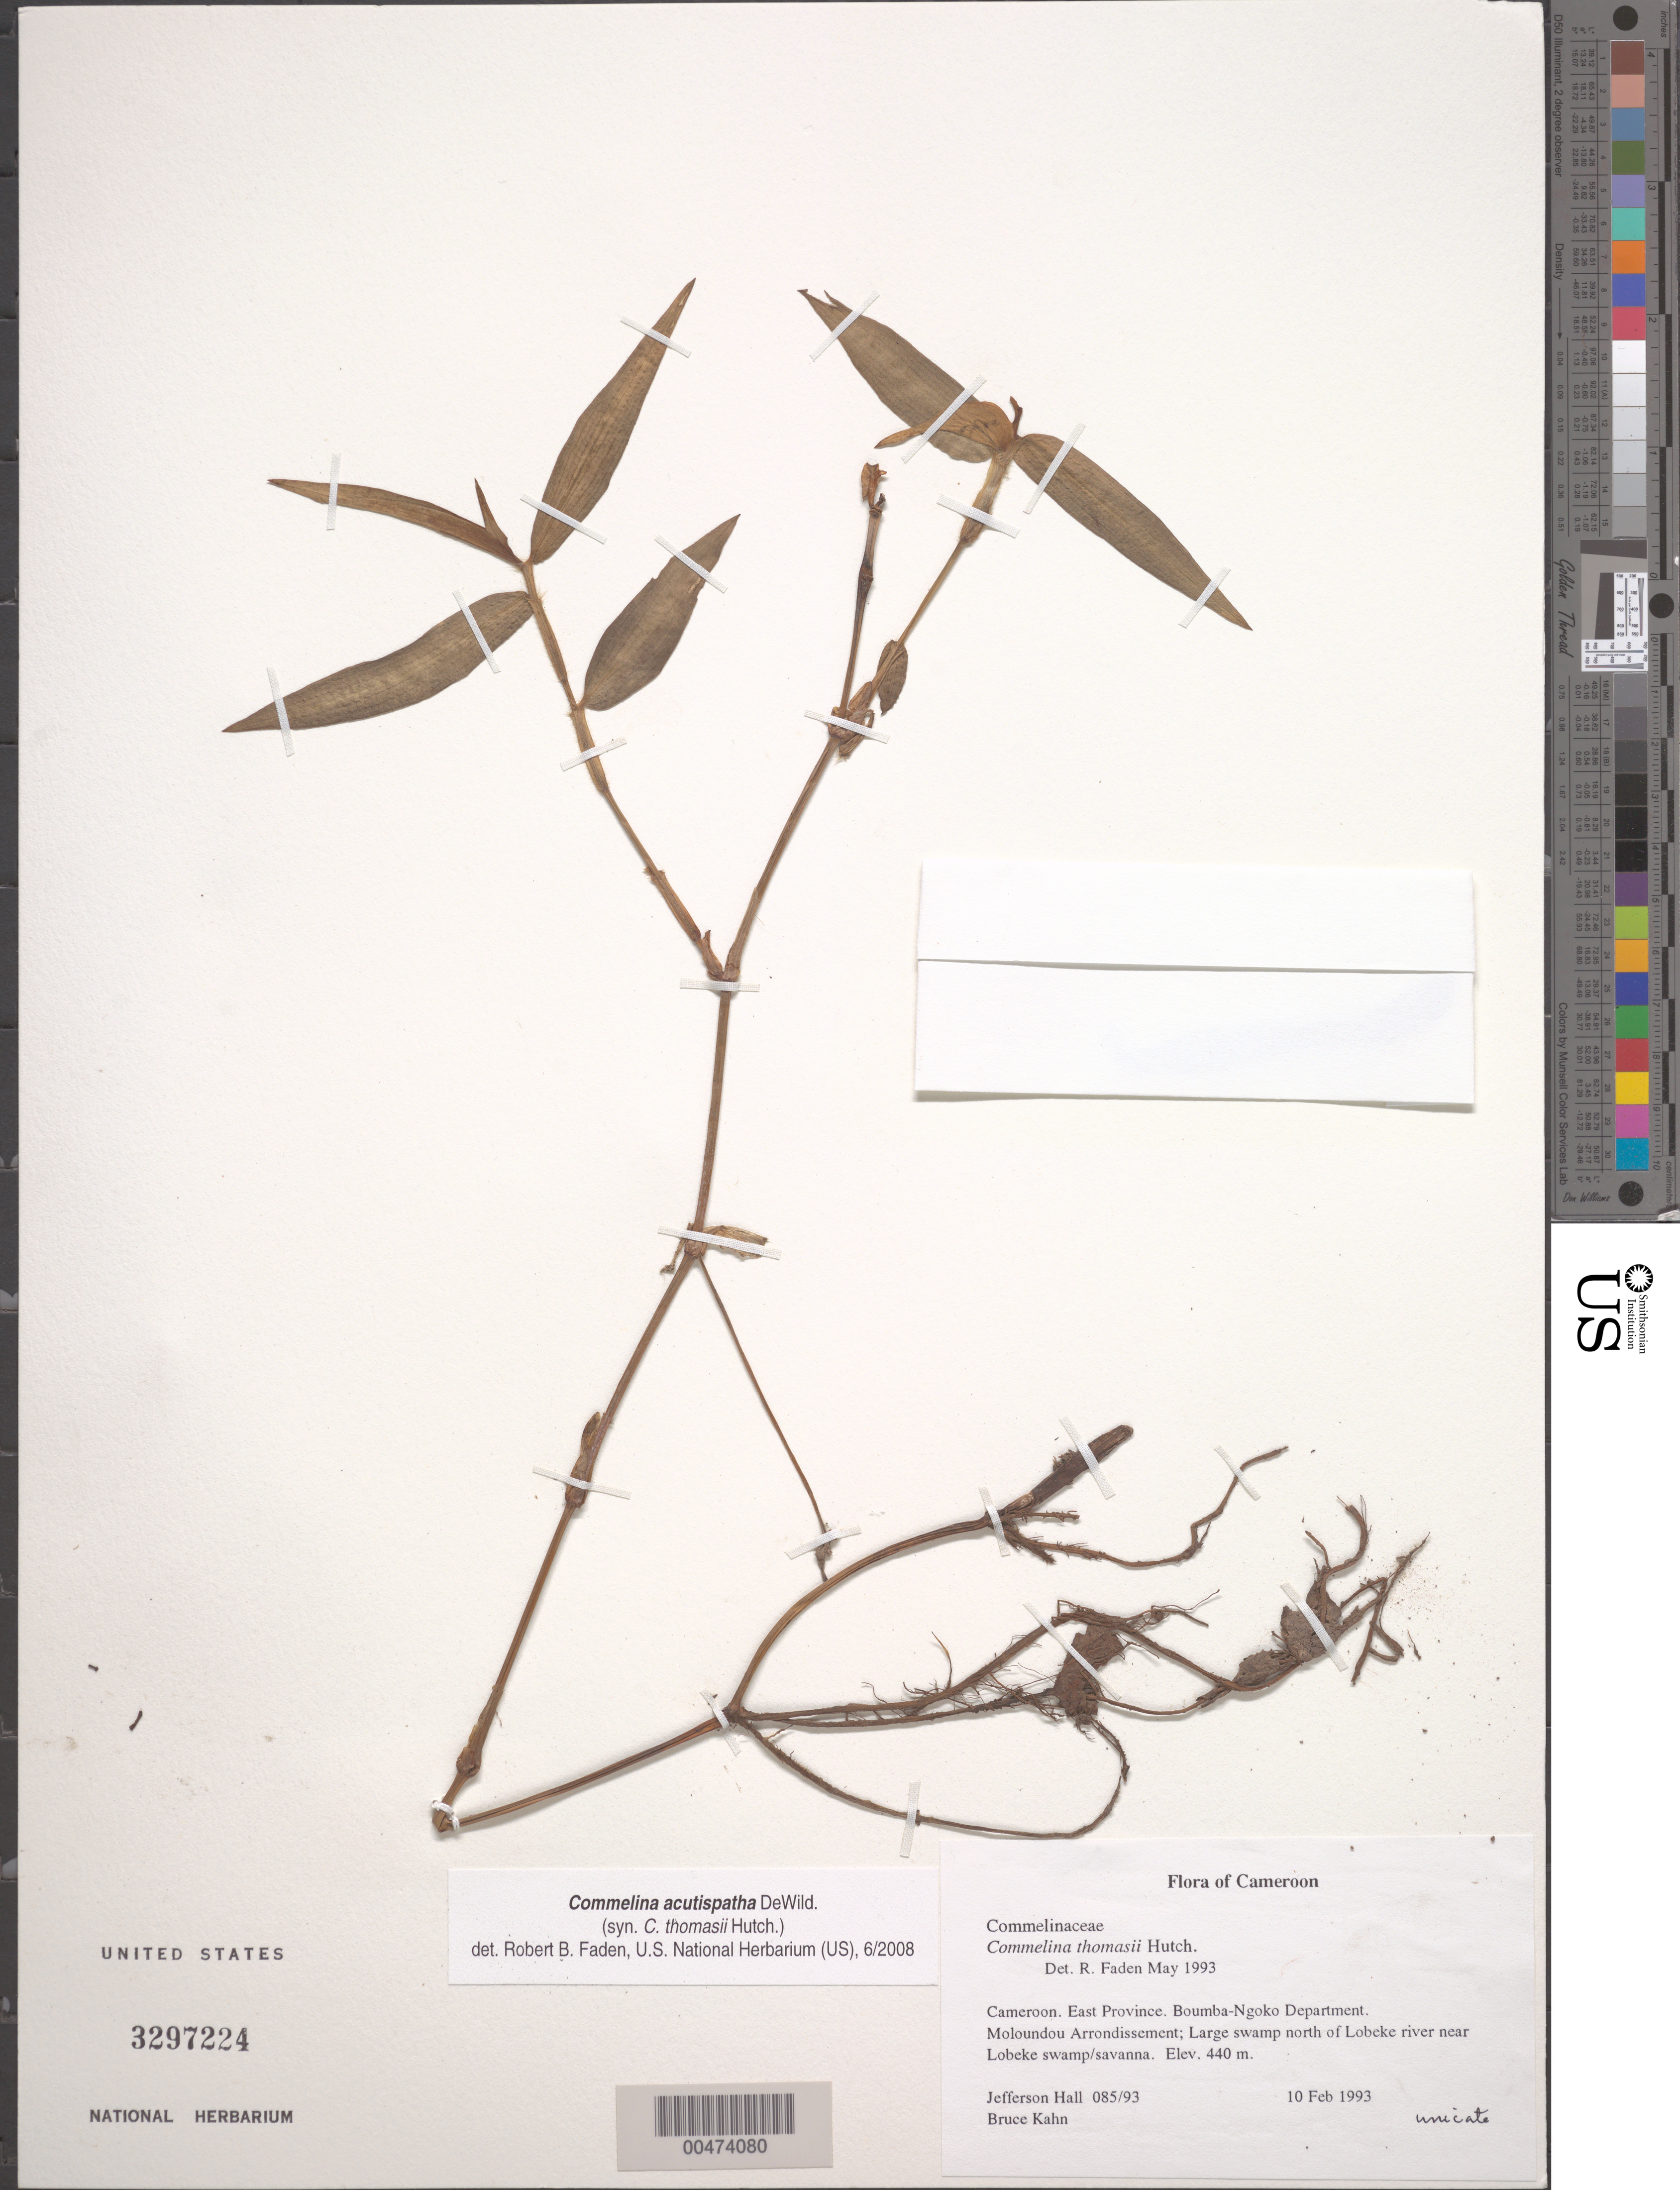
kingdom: Plantae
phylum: Tracheophyta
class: Liliopsida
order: Commelinales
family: Commelinaceae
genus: Commelina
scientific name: Commelina acutispatha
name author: De Wild.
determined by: Faden, Robert B., (US), Smithsonian Institution - National Museum of Natural History (UNITED STATES)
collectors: J. Hall & B. Kahn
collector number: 085/93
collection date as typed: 10 Feb 1993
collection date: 1993-02-10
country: Cameroon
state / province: Est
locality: Boumba-ngoko, moloundou arrondissement, near lubeke swamp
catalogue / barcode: US 3297224